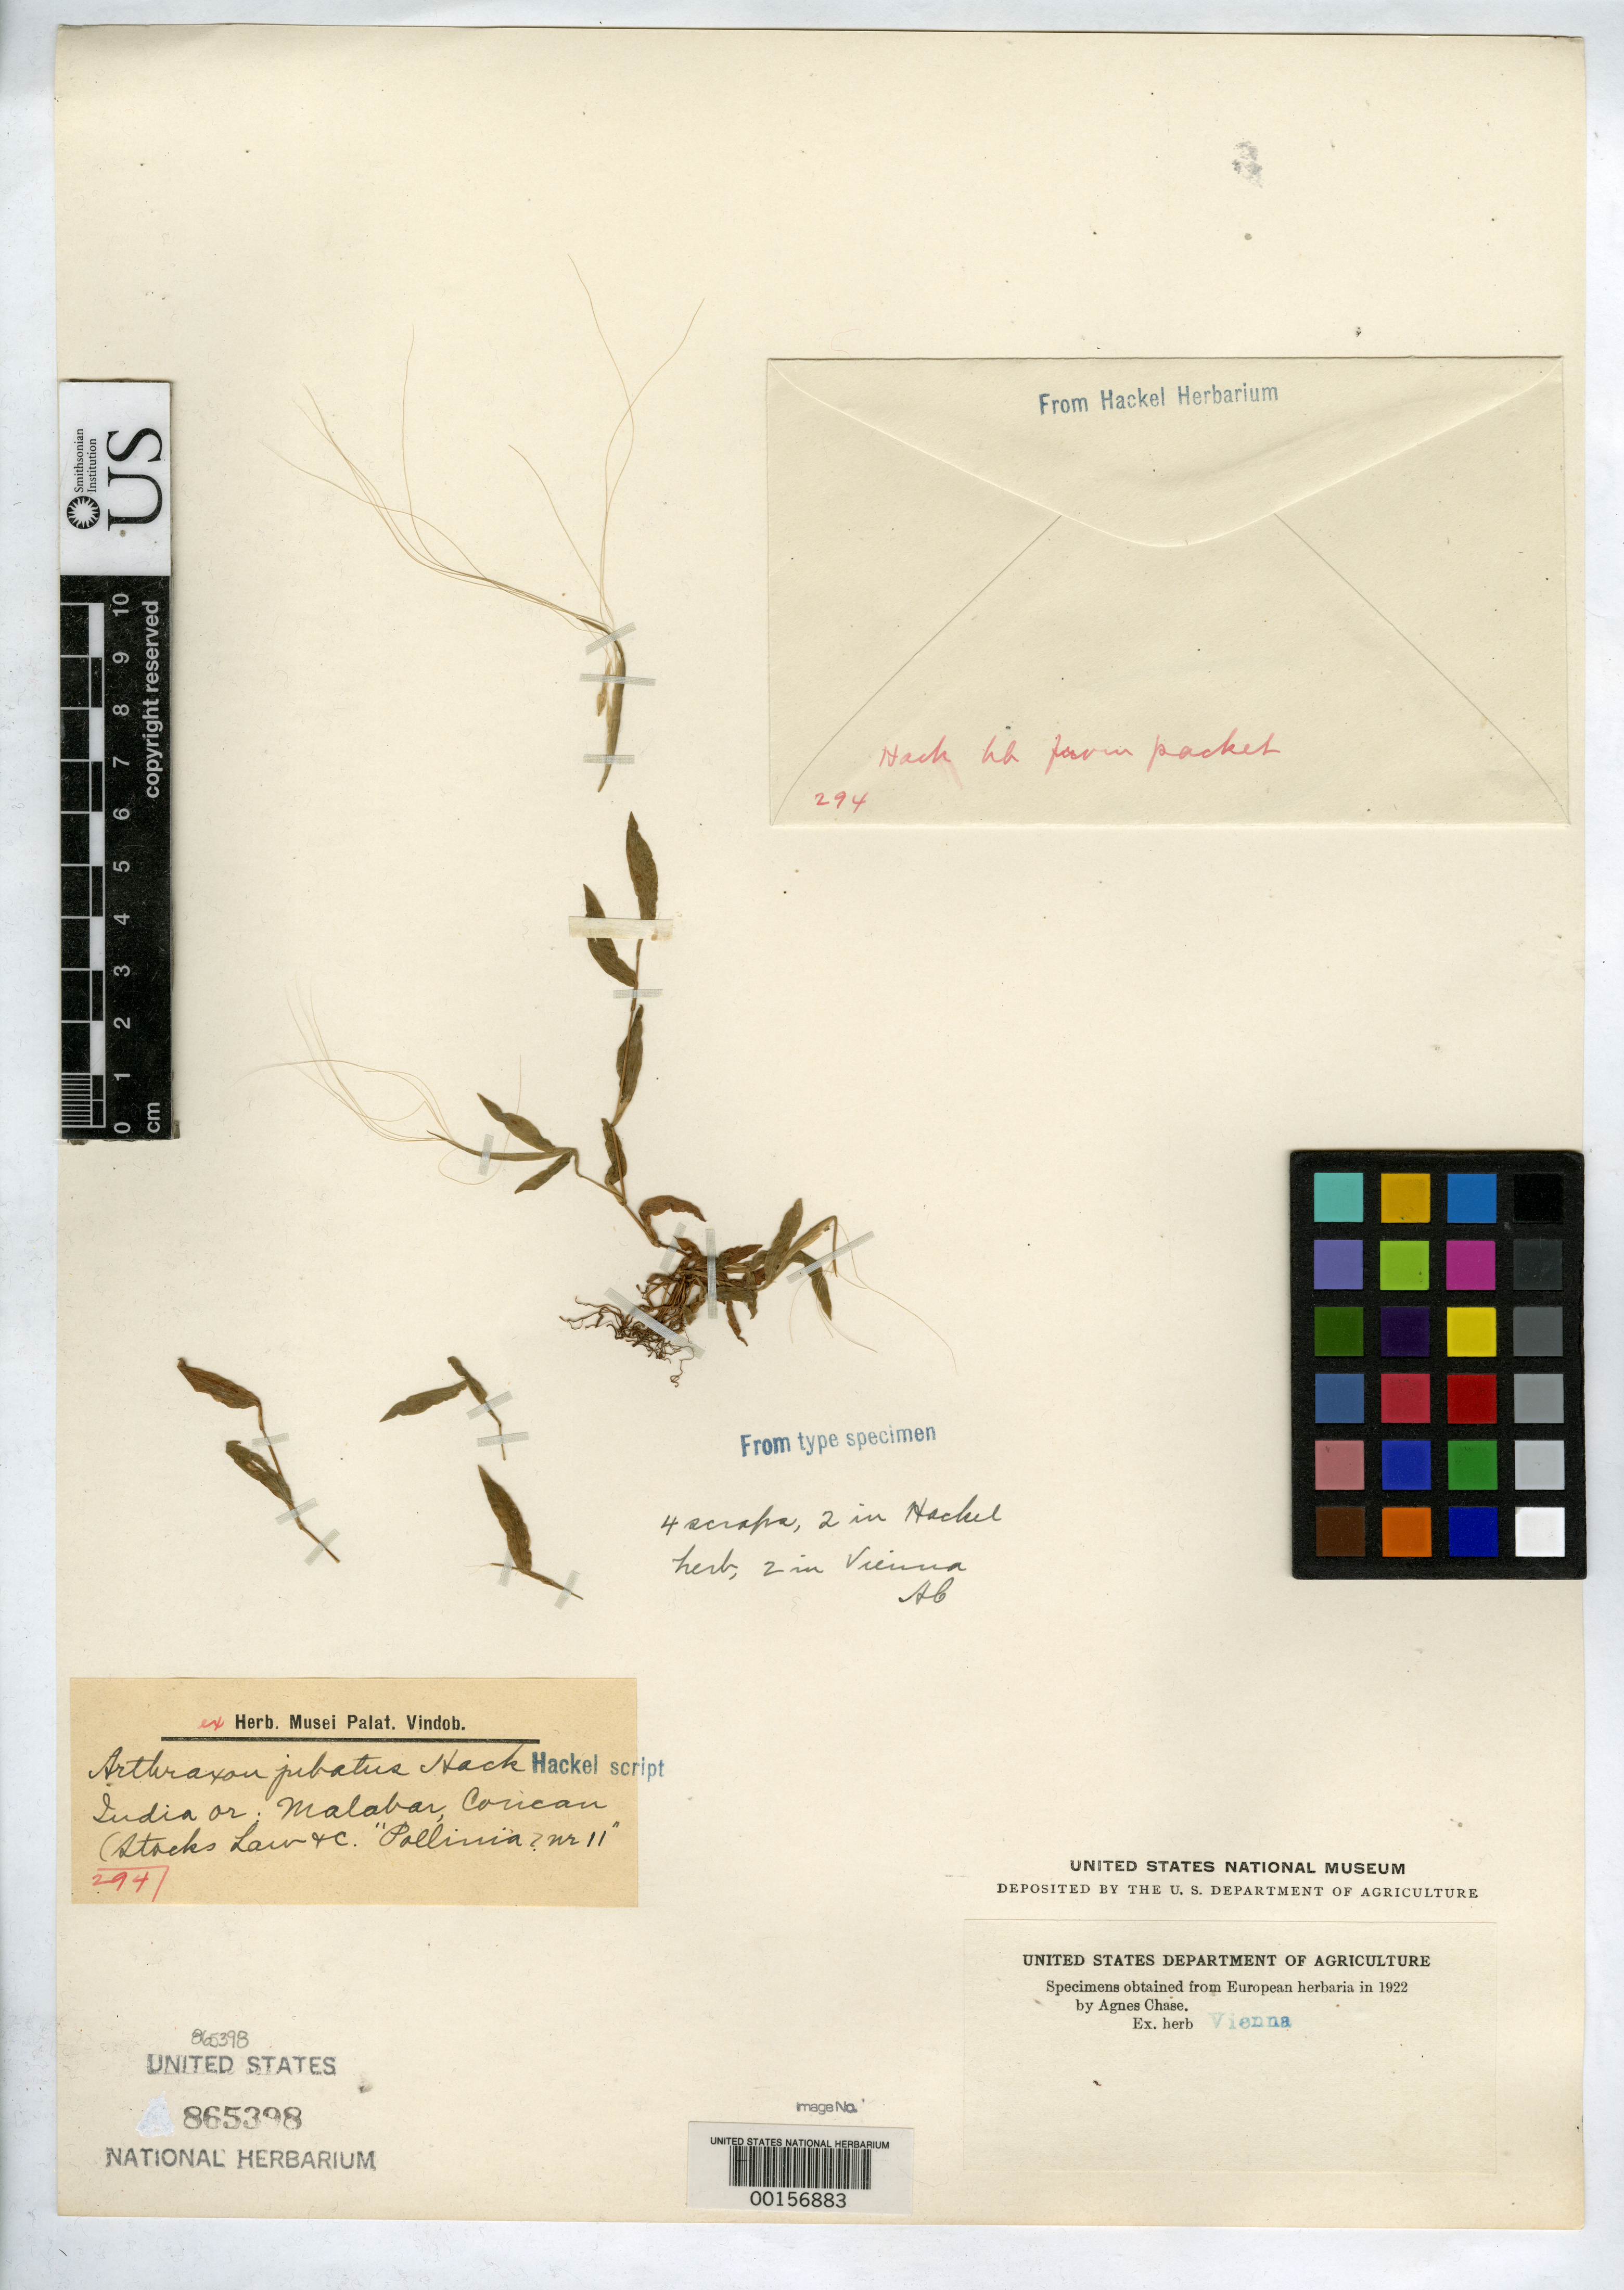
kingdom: Plantae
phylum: Tracheophyta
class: Liliopsida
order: Poales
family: Poaceae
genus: Arthraxon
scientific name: Arthraxon jubatus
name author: Hack. in A. DC.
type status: Type Fragment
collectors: J. Stocks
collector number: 11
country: India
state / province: Kerala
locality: Malabar, Concan.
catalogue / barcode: US 865398